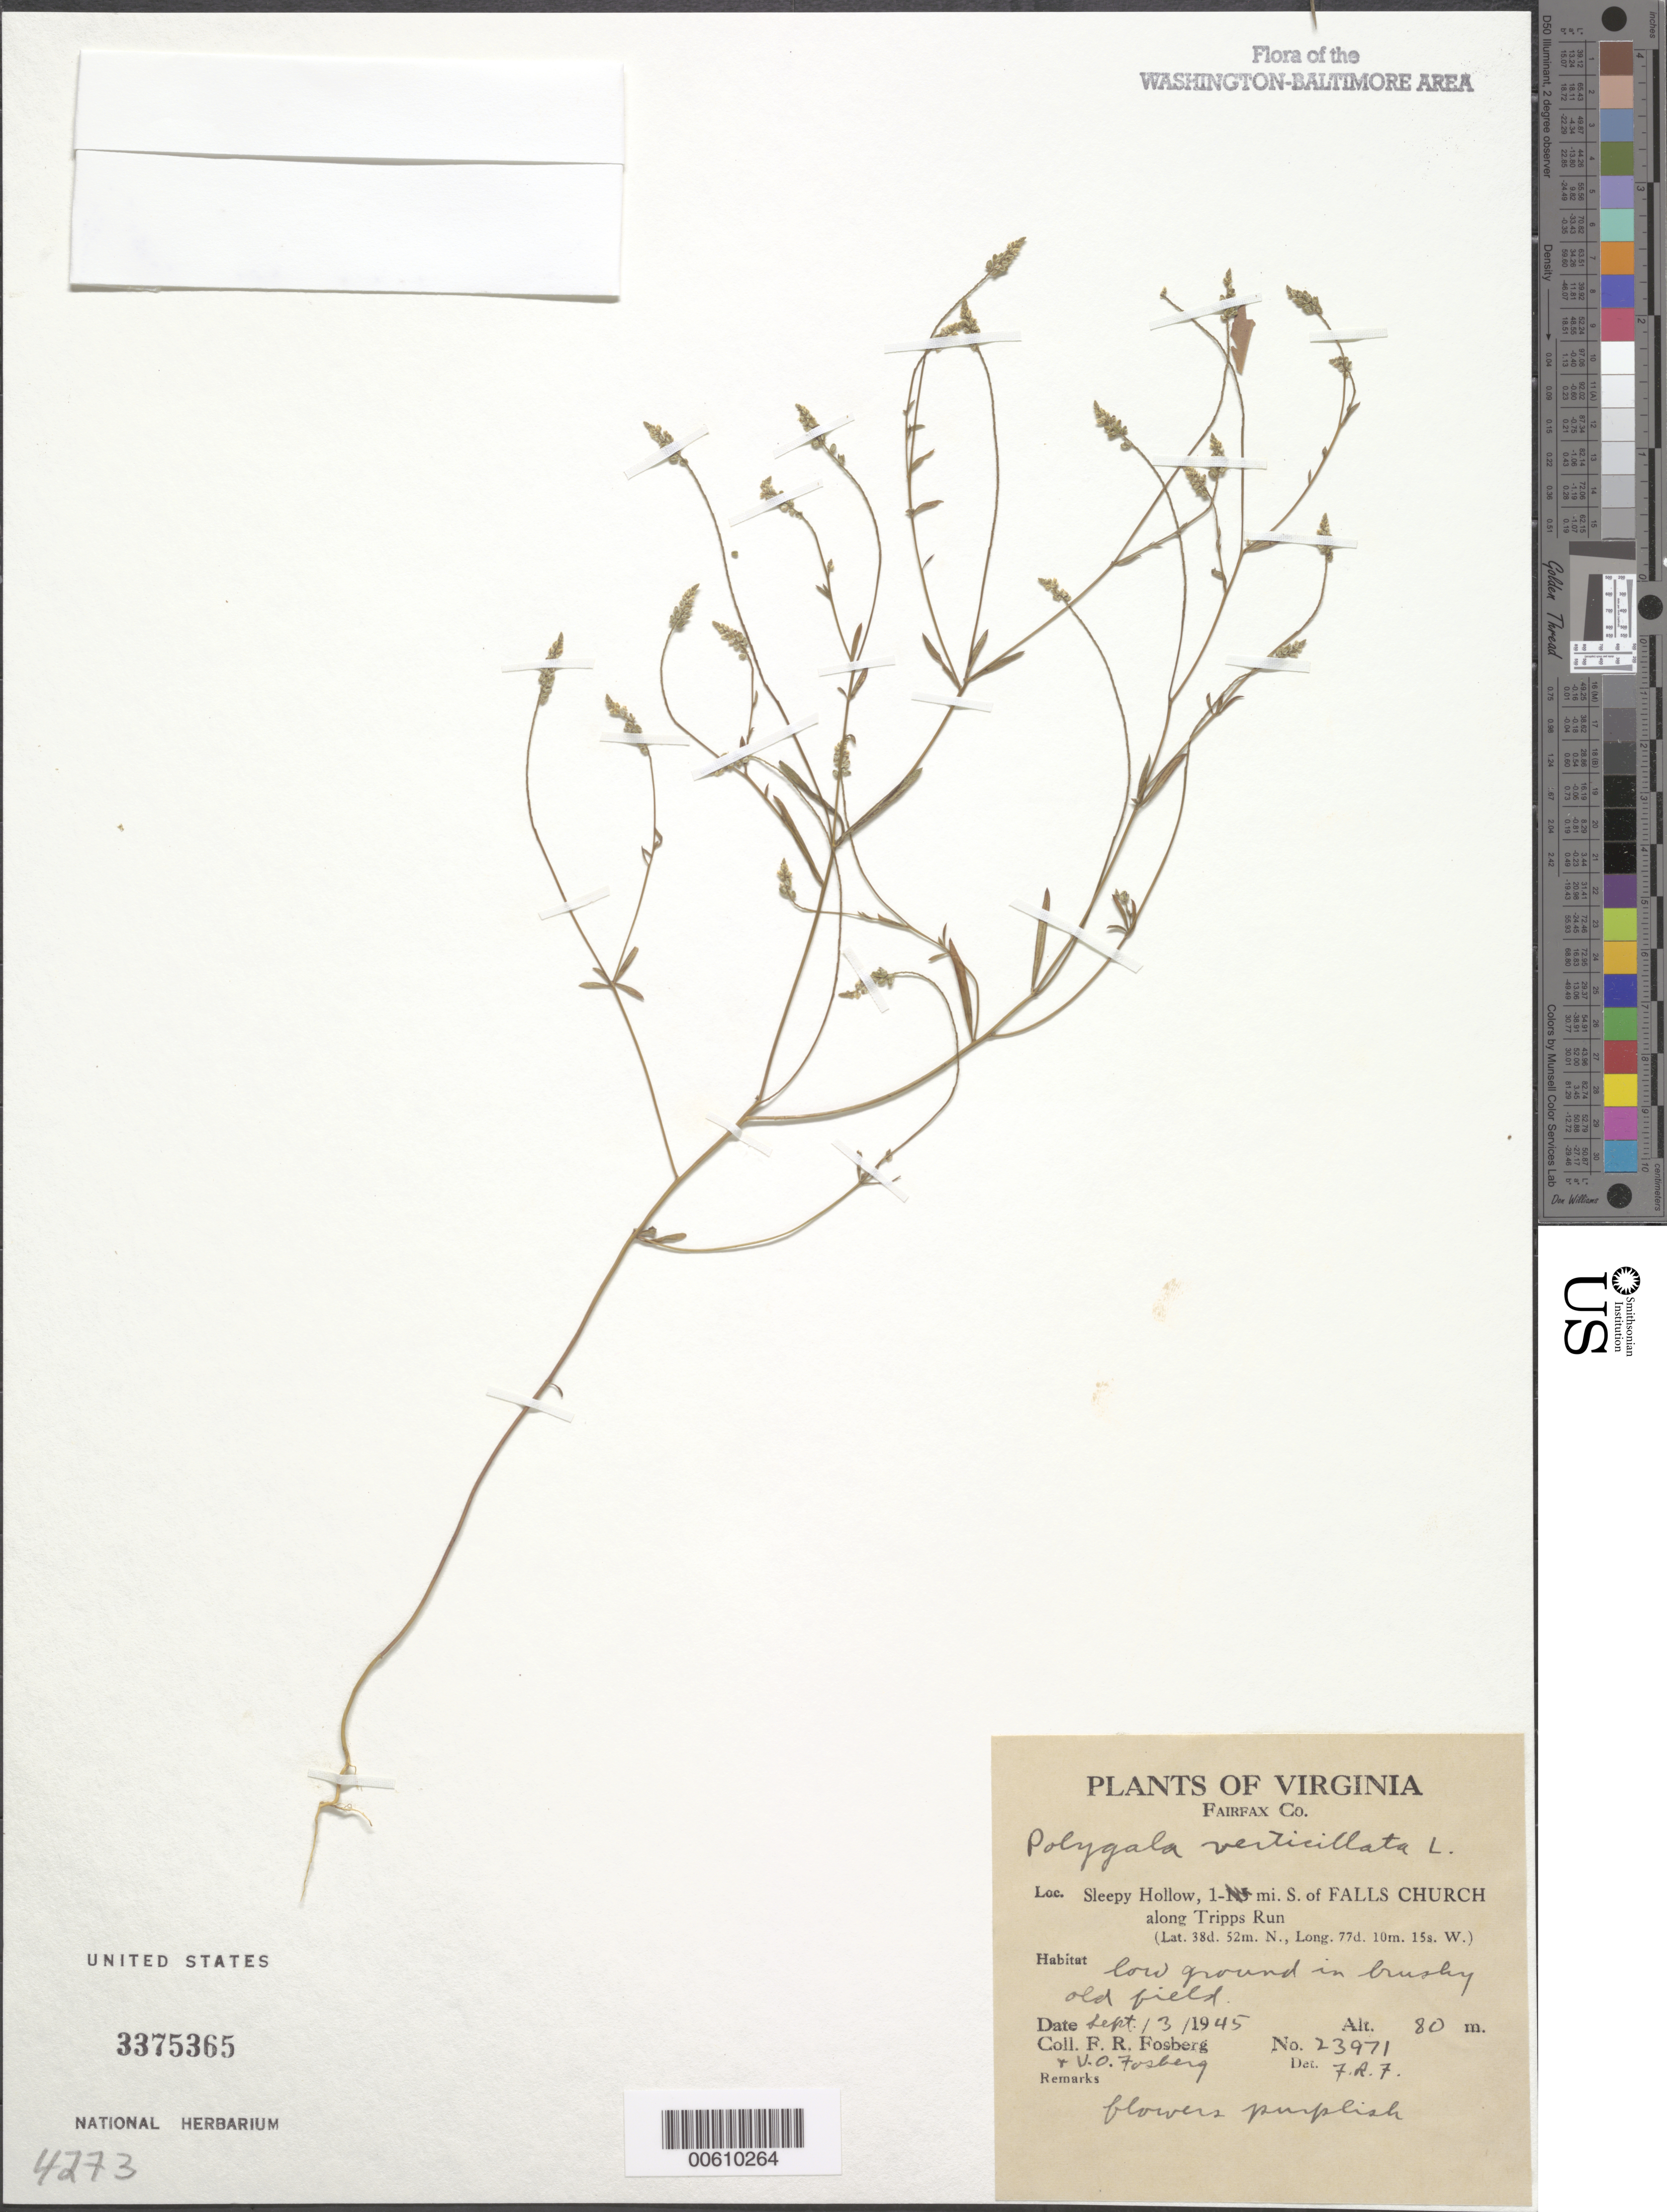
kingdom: Plantae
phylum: Tracheophyta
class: Magnoliopsida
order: Fabales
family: Polygalaceae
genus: Polygala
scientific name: Polygala verticillata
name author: L.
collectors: F. Fosburg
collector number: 23971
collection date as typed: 03 Sep 1945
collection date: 1945-09-03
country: United States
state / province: Virginia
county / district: Fairfax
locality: Sleepy Hollow, S of Falls Church along Tripps Run.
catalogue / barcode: US 3375365